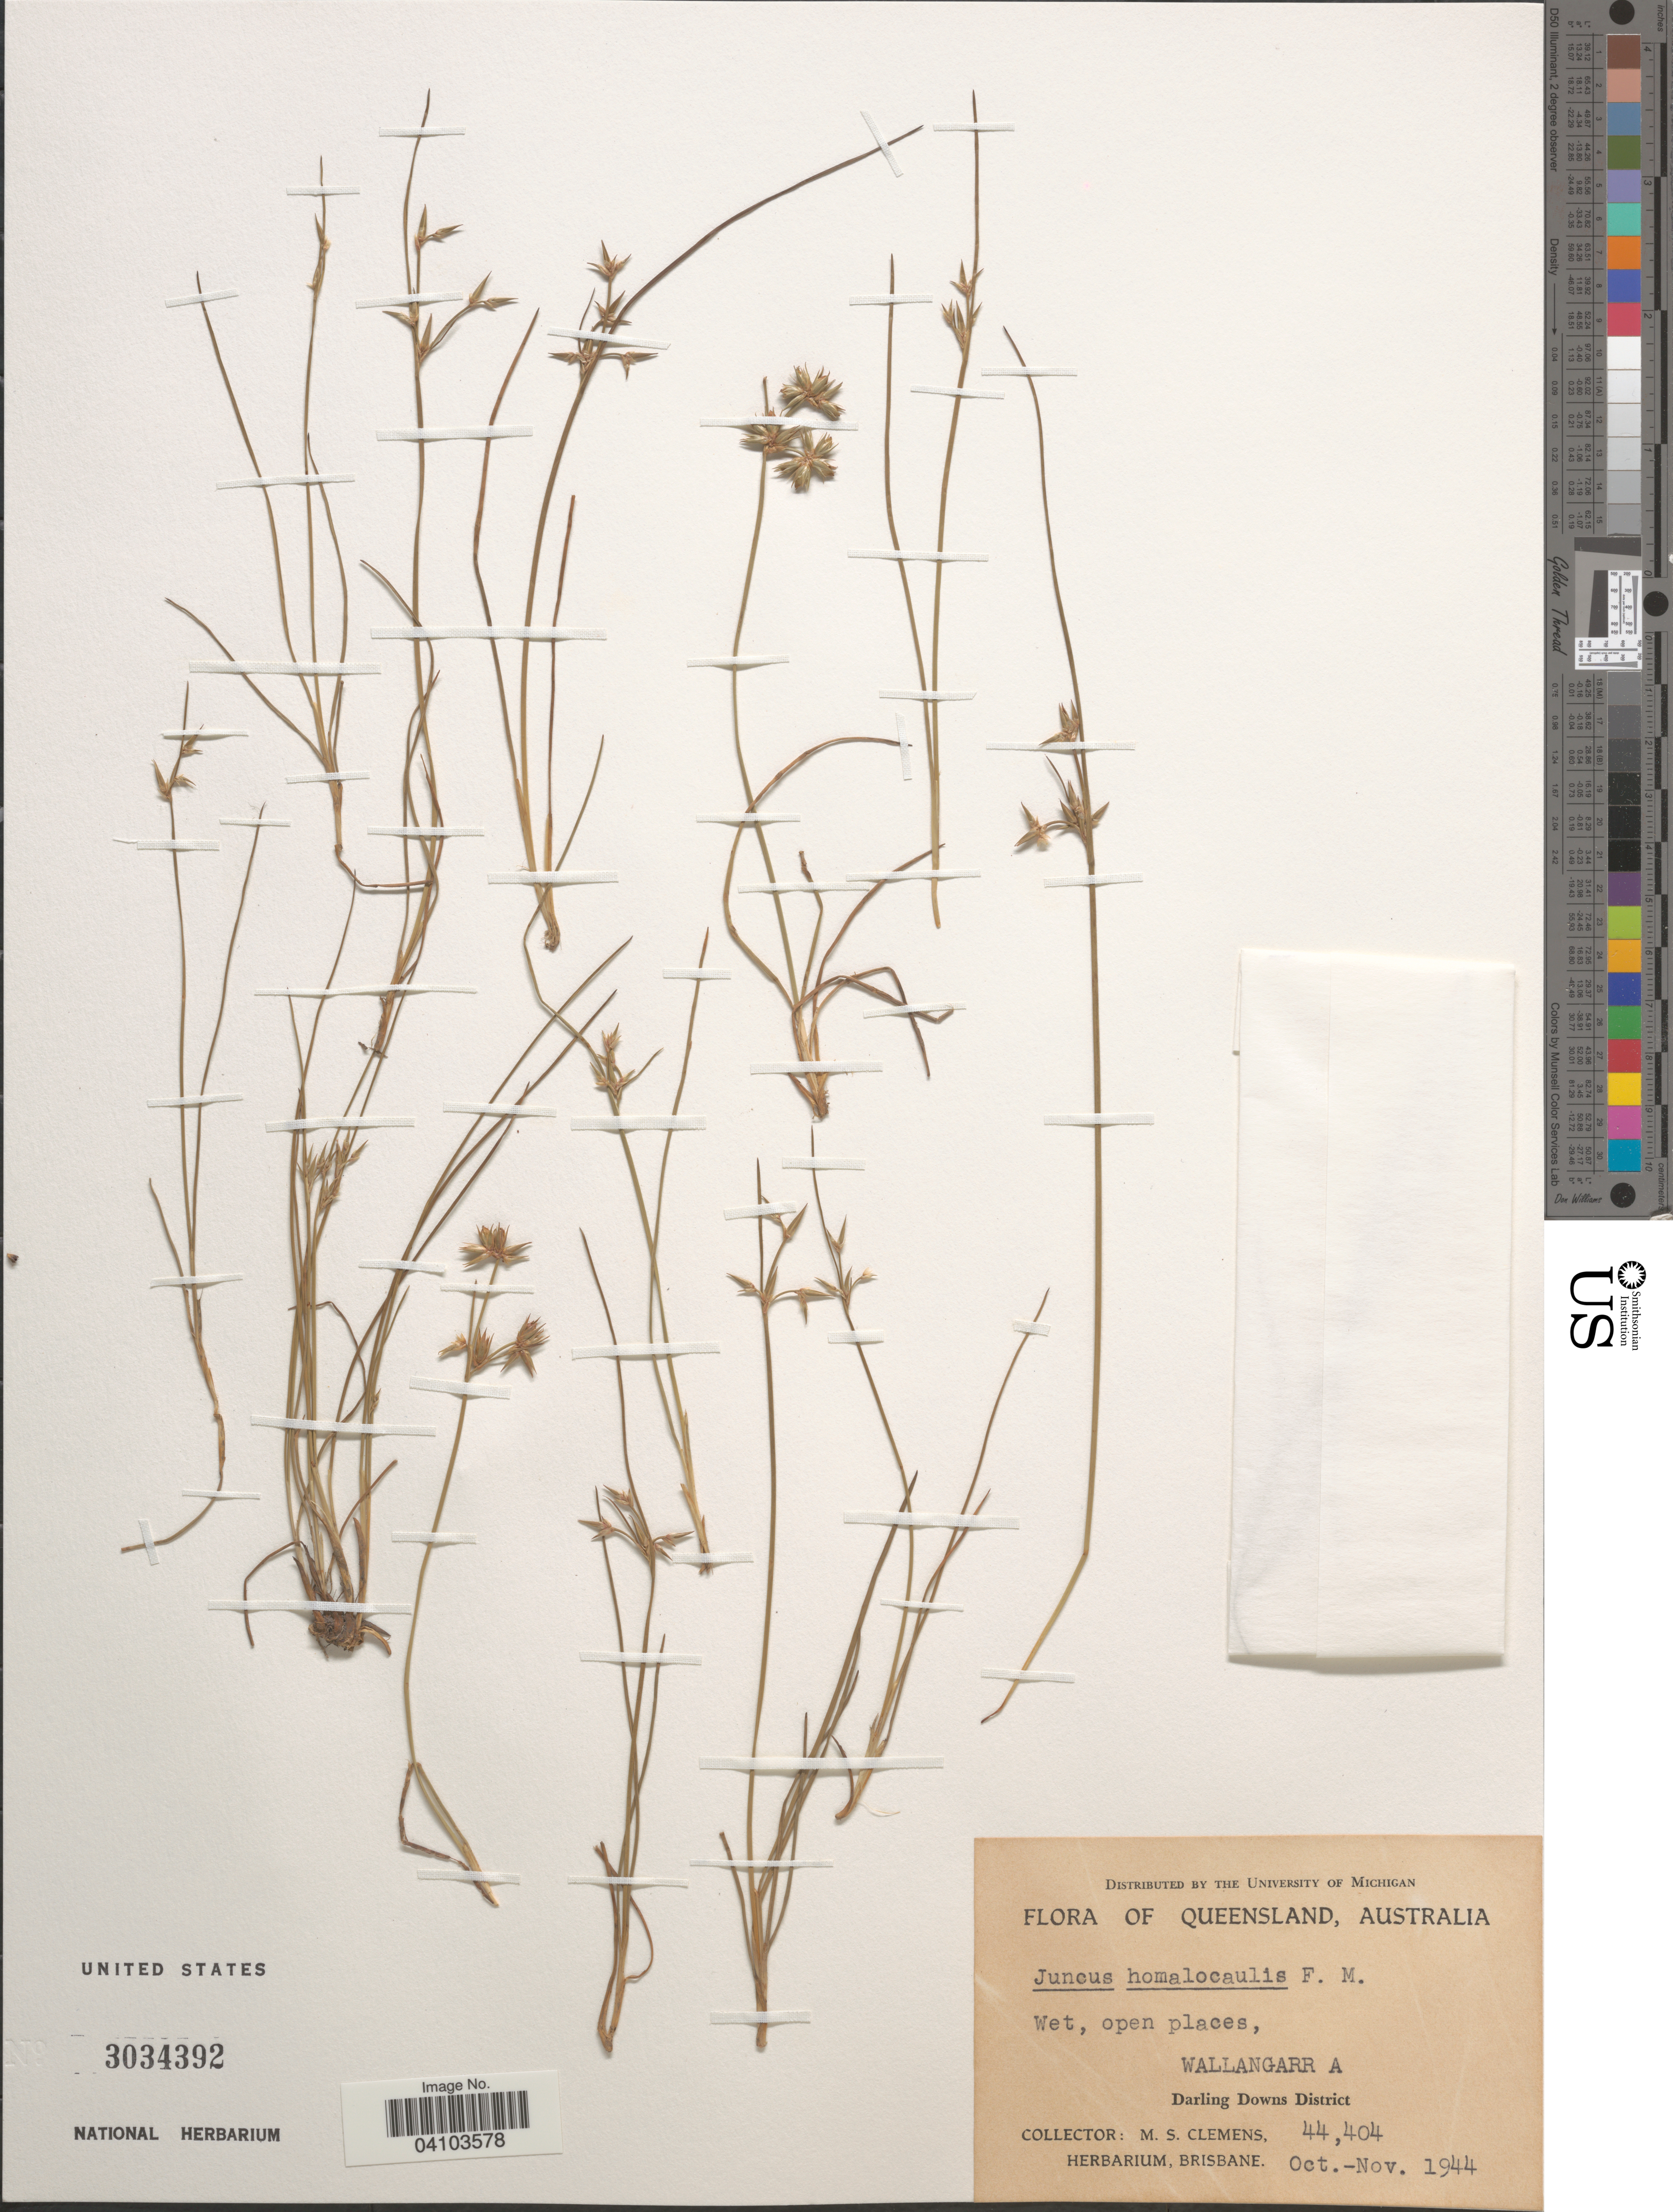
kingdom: Plantae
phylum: Tracheophyta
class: Liliopsida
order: Poales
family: Juncaceae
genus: Juncus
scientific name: Juncus homalocaulis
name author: Benth.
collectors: M. S. Clemens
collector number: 44404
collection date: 1944-10/1944-11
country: Australia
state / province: Queensland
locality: Wallangarr A. Darling Downs District.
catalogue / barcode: US 3034392